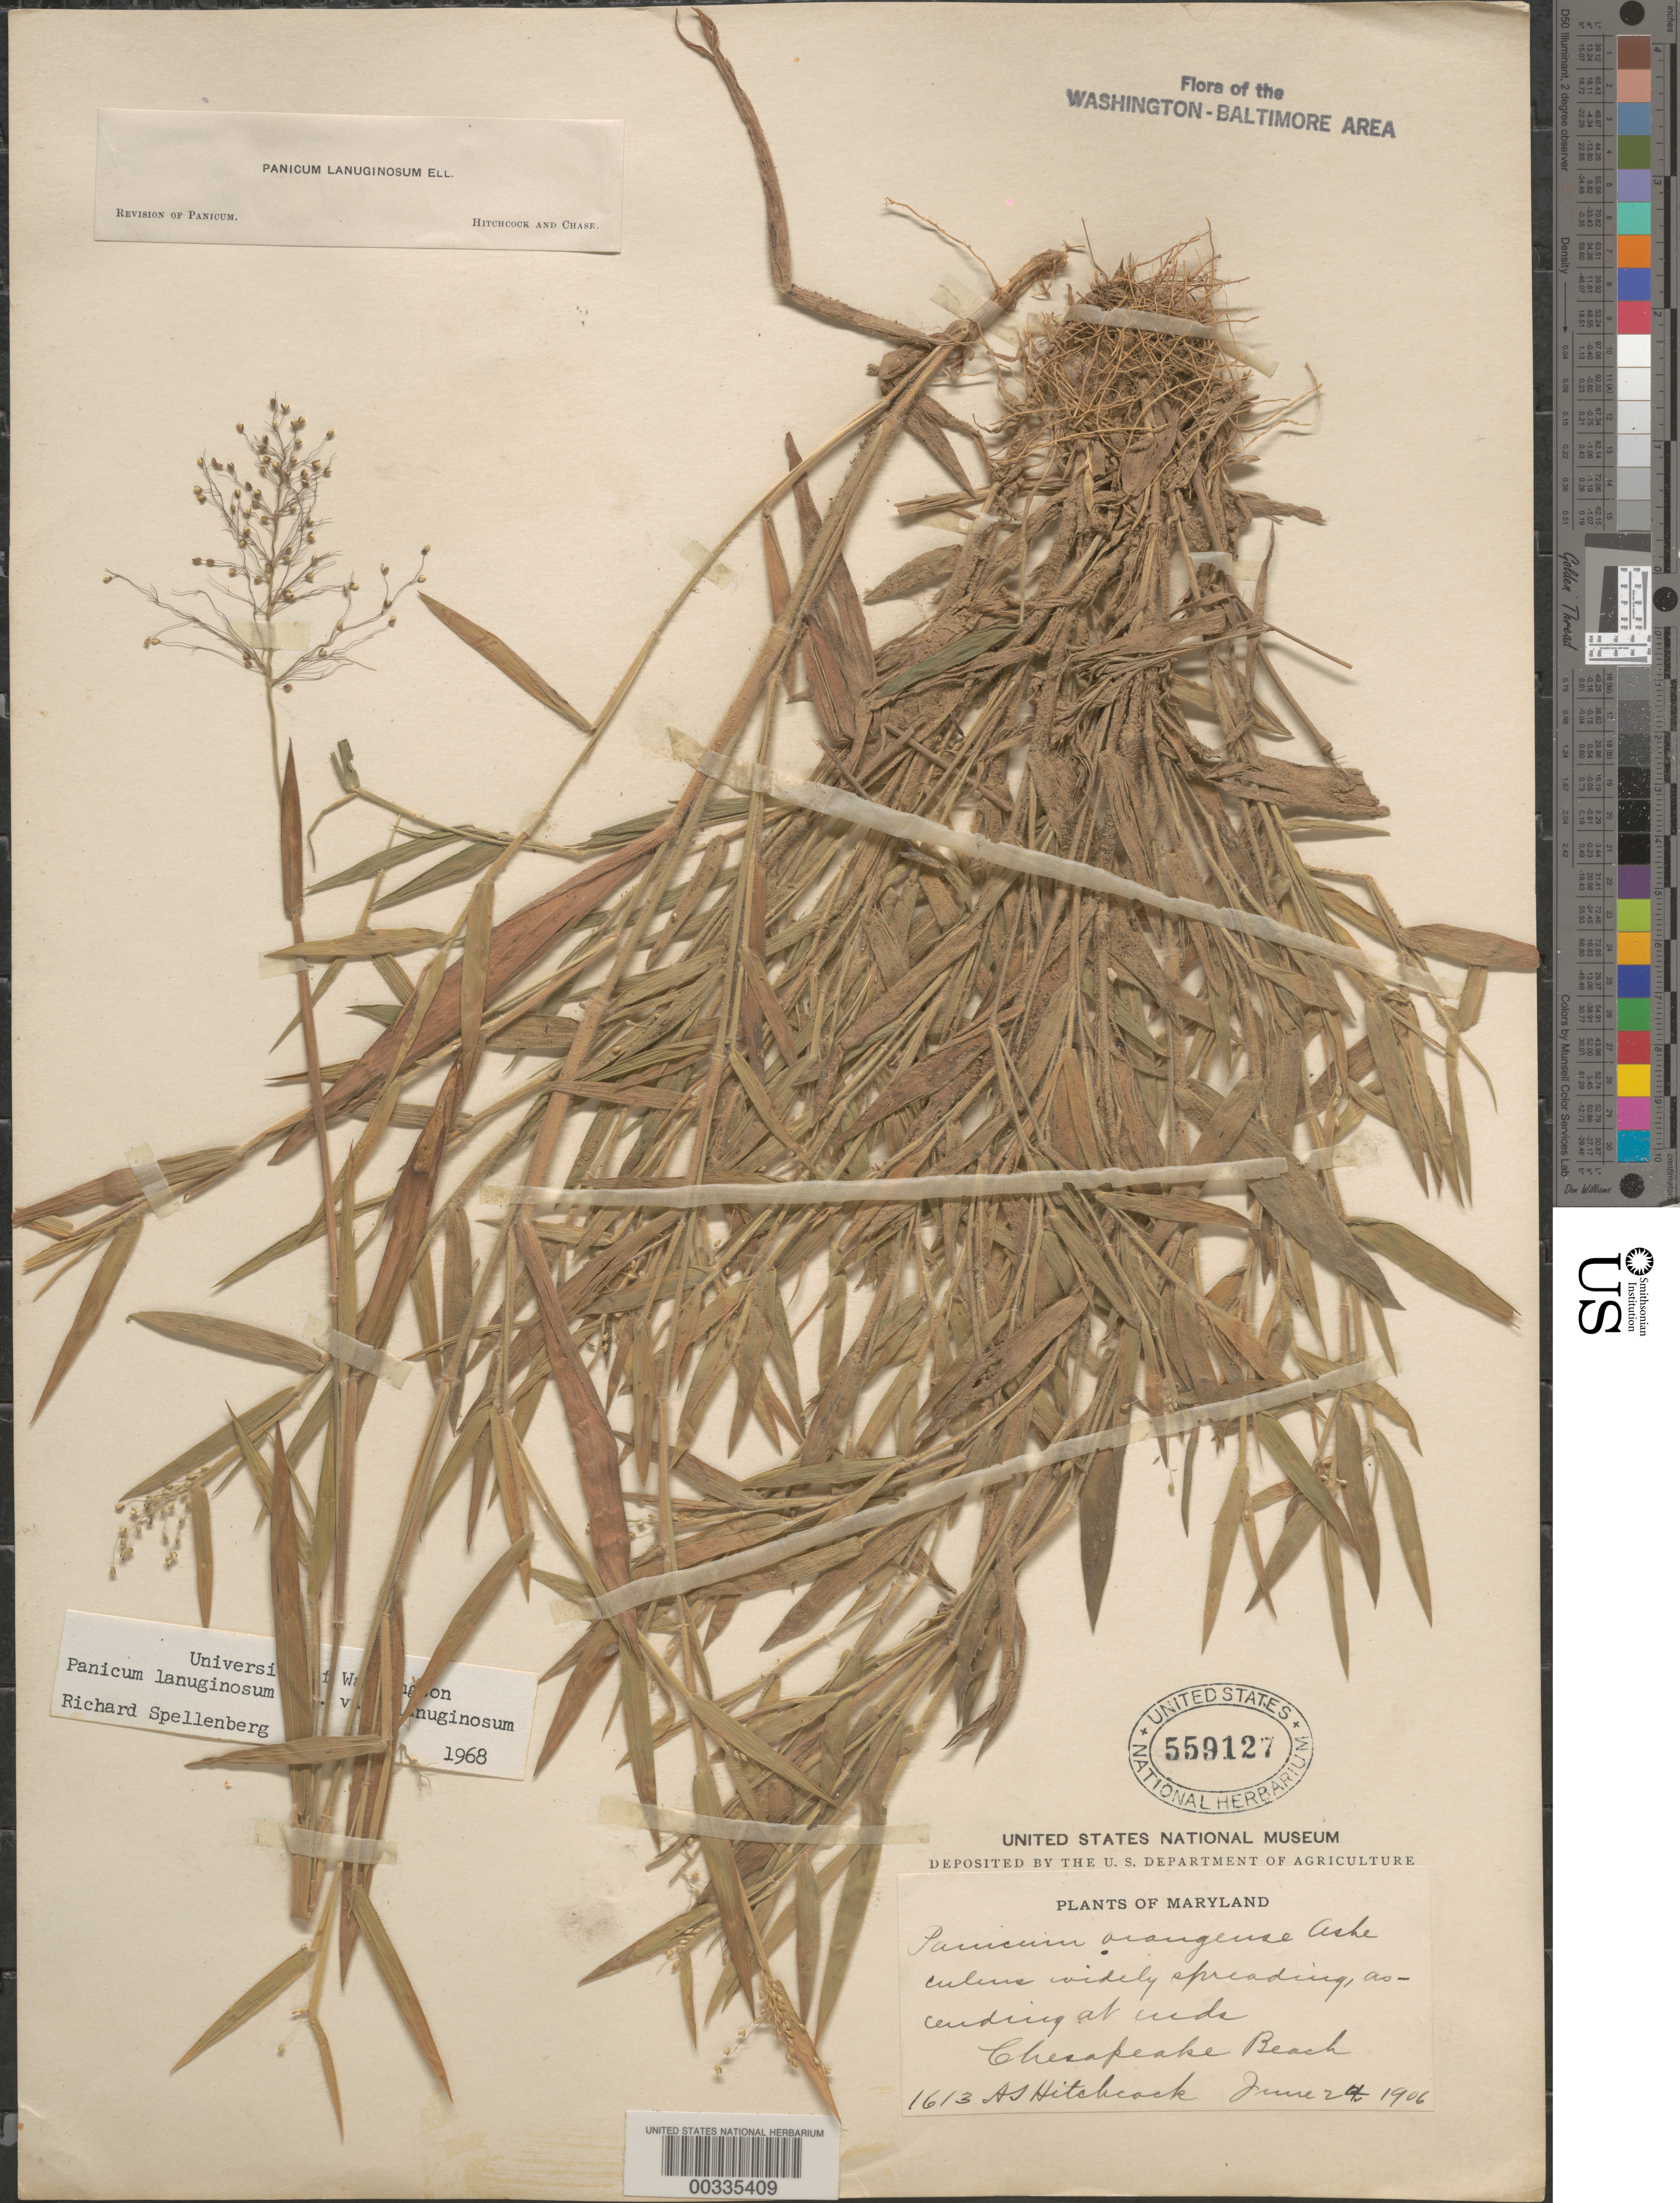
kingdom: Plantae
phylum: Tracheophyta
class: Liliopsida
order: Poales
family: Poaceae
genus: Dichanthelium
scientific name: Dichanthelium acuminatum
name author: (Sw.) Gould & C.A. Clark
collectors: A. S. Hitchcock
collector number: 1613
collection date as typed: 24 Jun 1906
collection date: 1906-06-24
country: United States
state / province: Maryland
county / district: Calvert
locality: Chesapeake Beach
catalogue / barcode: US 559127